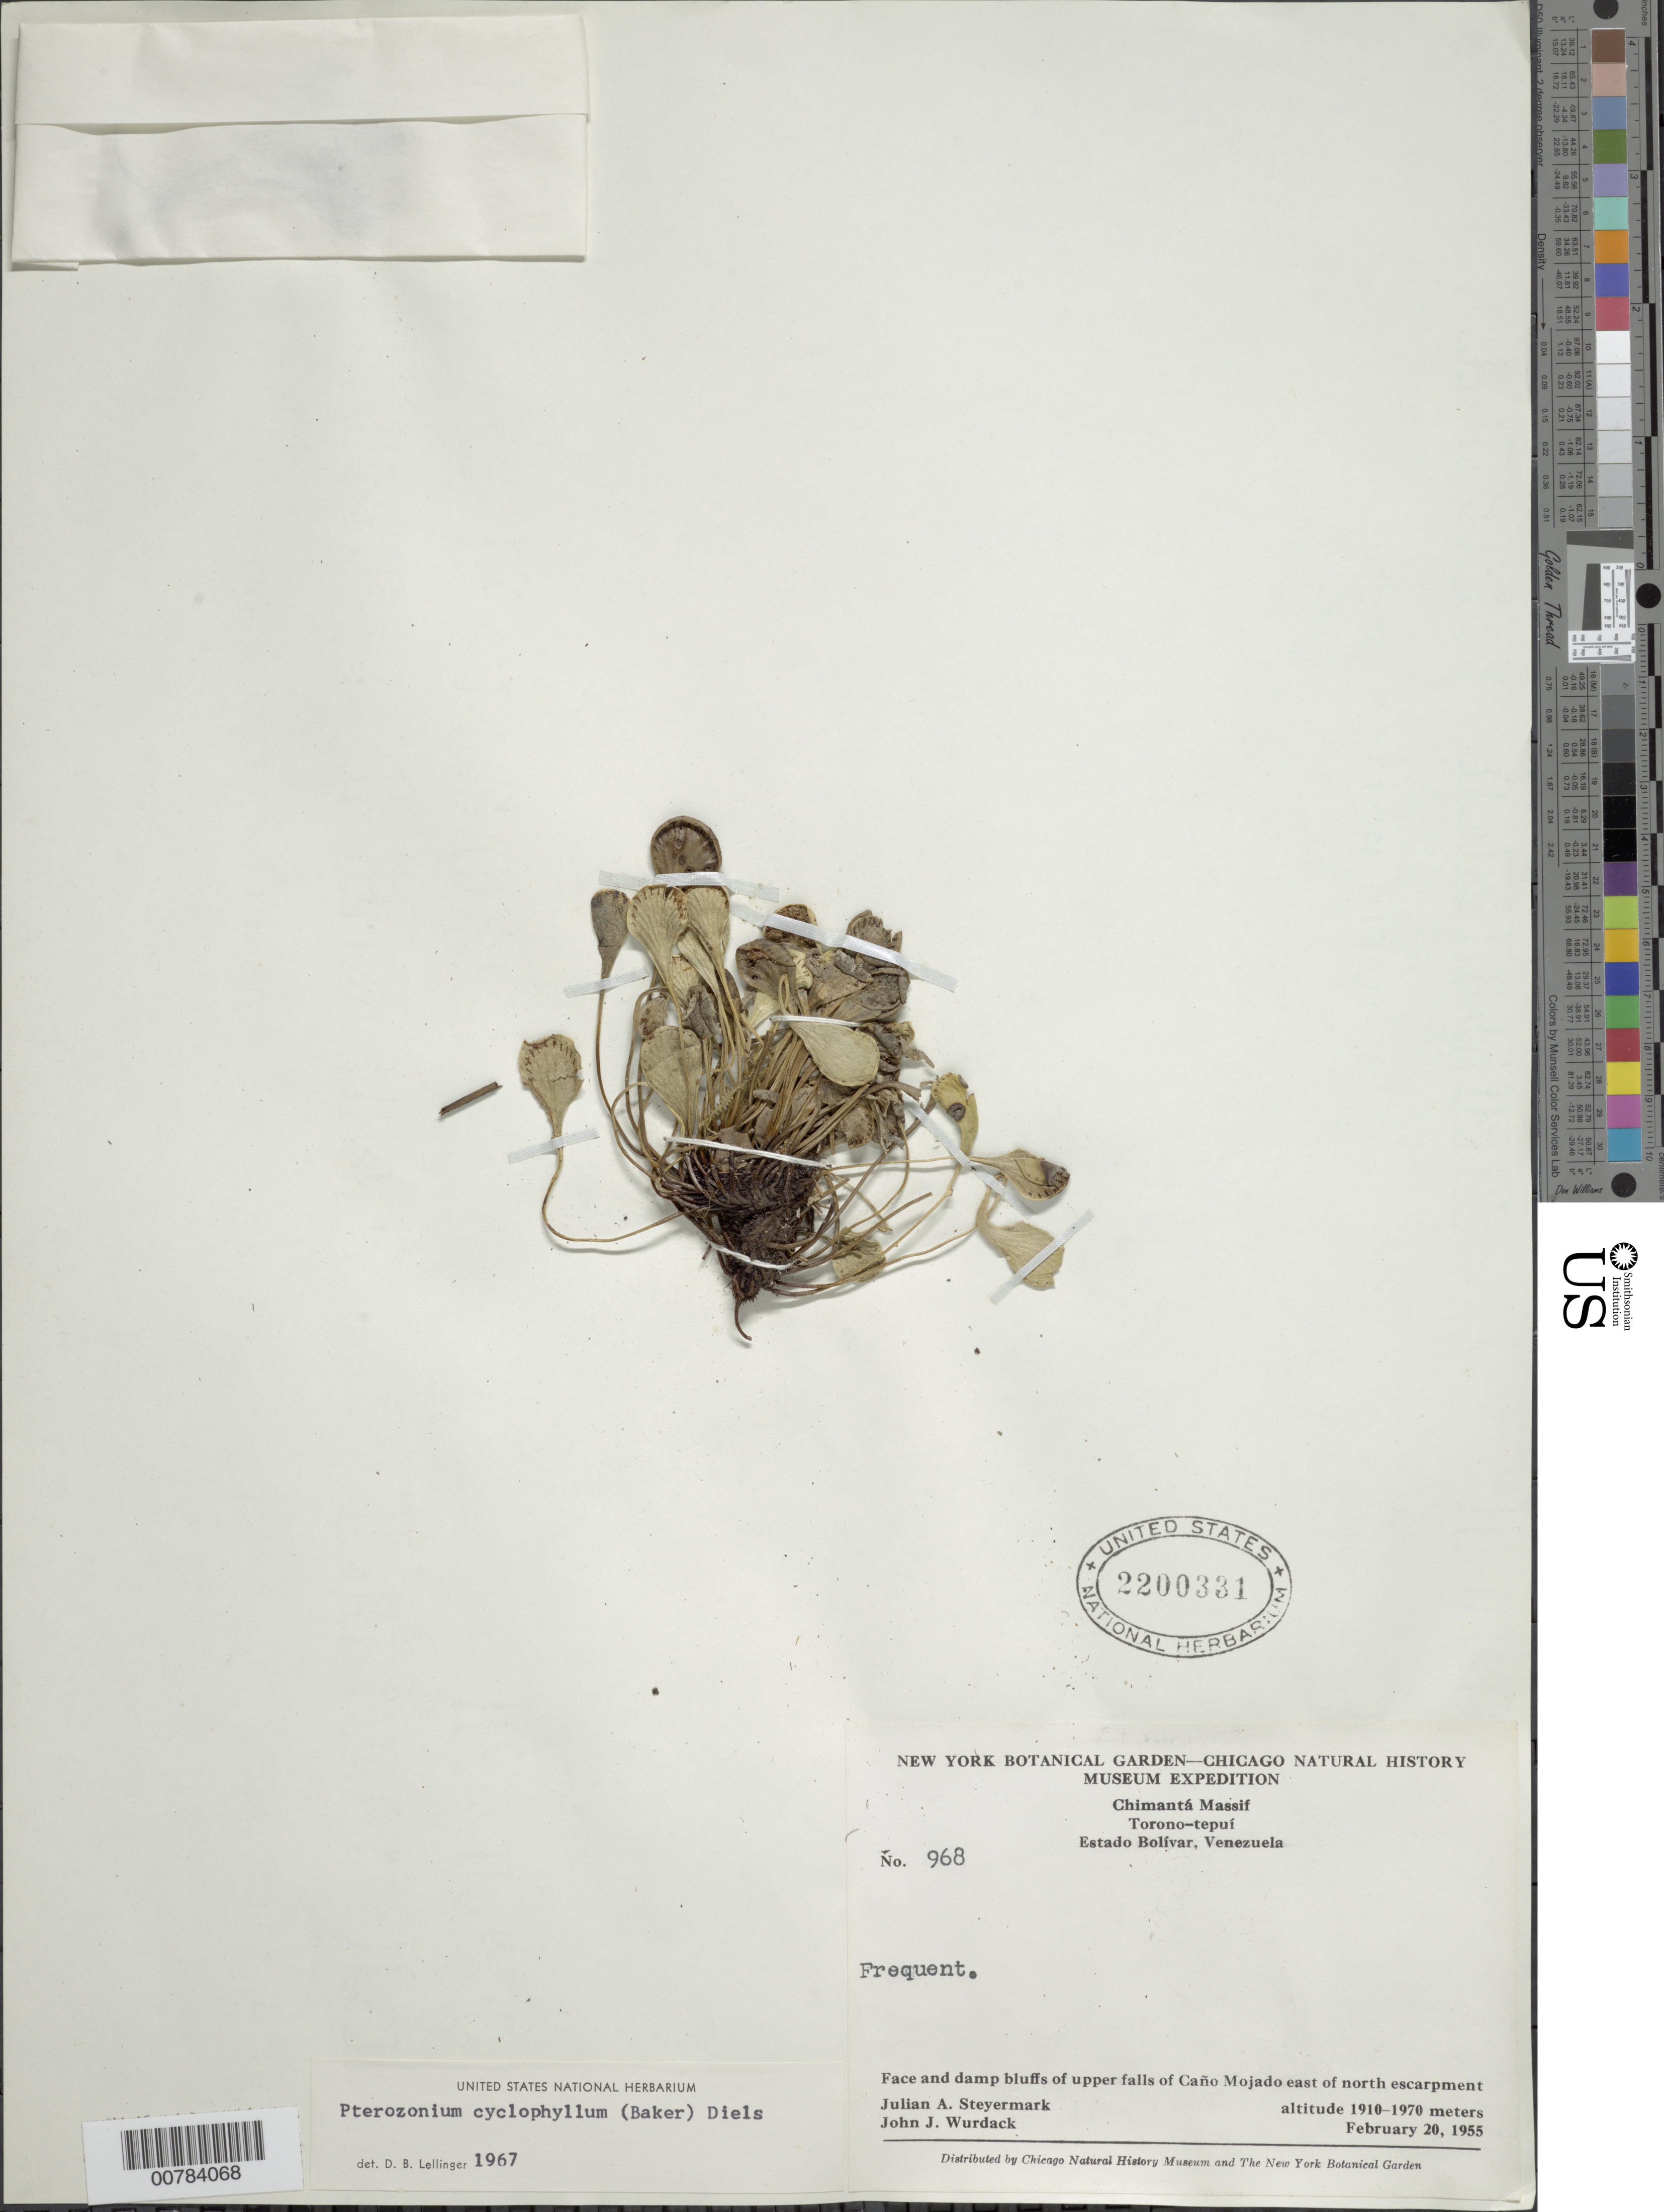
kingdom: Plantae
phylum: Tracheophyta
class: Polypodiopsida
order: Polypodiales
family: Pteridaceae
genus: Pterozonium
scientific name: Pterozonium cyclophyllum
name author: (Baker) Diels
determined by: Lellinger, David B., (BOT), Smithsonian Institution - National Museum of Natural History (UNITED STATES)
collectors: J. Steyermark & J. J. Wurdack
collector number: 55 968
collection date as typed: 20-Feb-55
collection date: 1955-02-20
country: Venezuela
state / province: Bolívar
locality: Chimantá Massif, Torono-tepuí; along banks of Caño Mojado, east of north escarpment, below upper falls of Caño Mojado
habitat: Face and damp bluffs of upper falls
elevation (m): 1910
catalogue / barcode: US 2200331